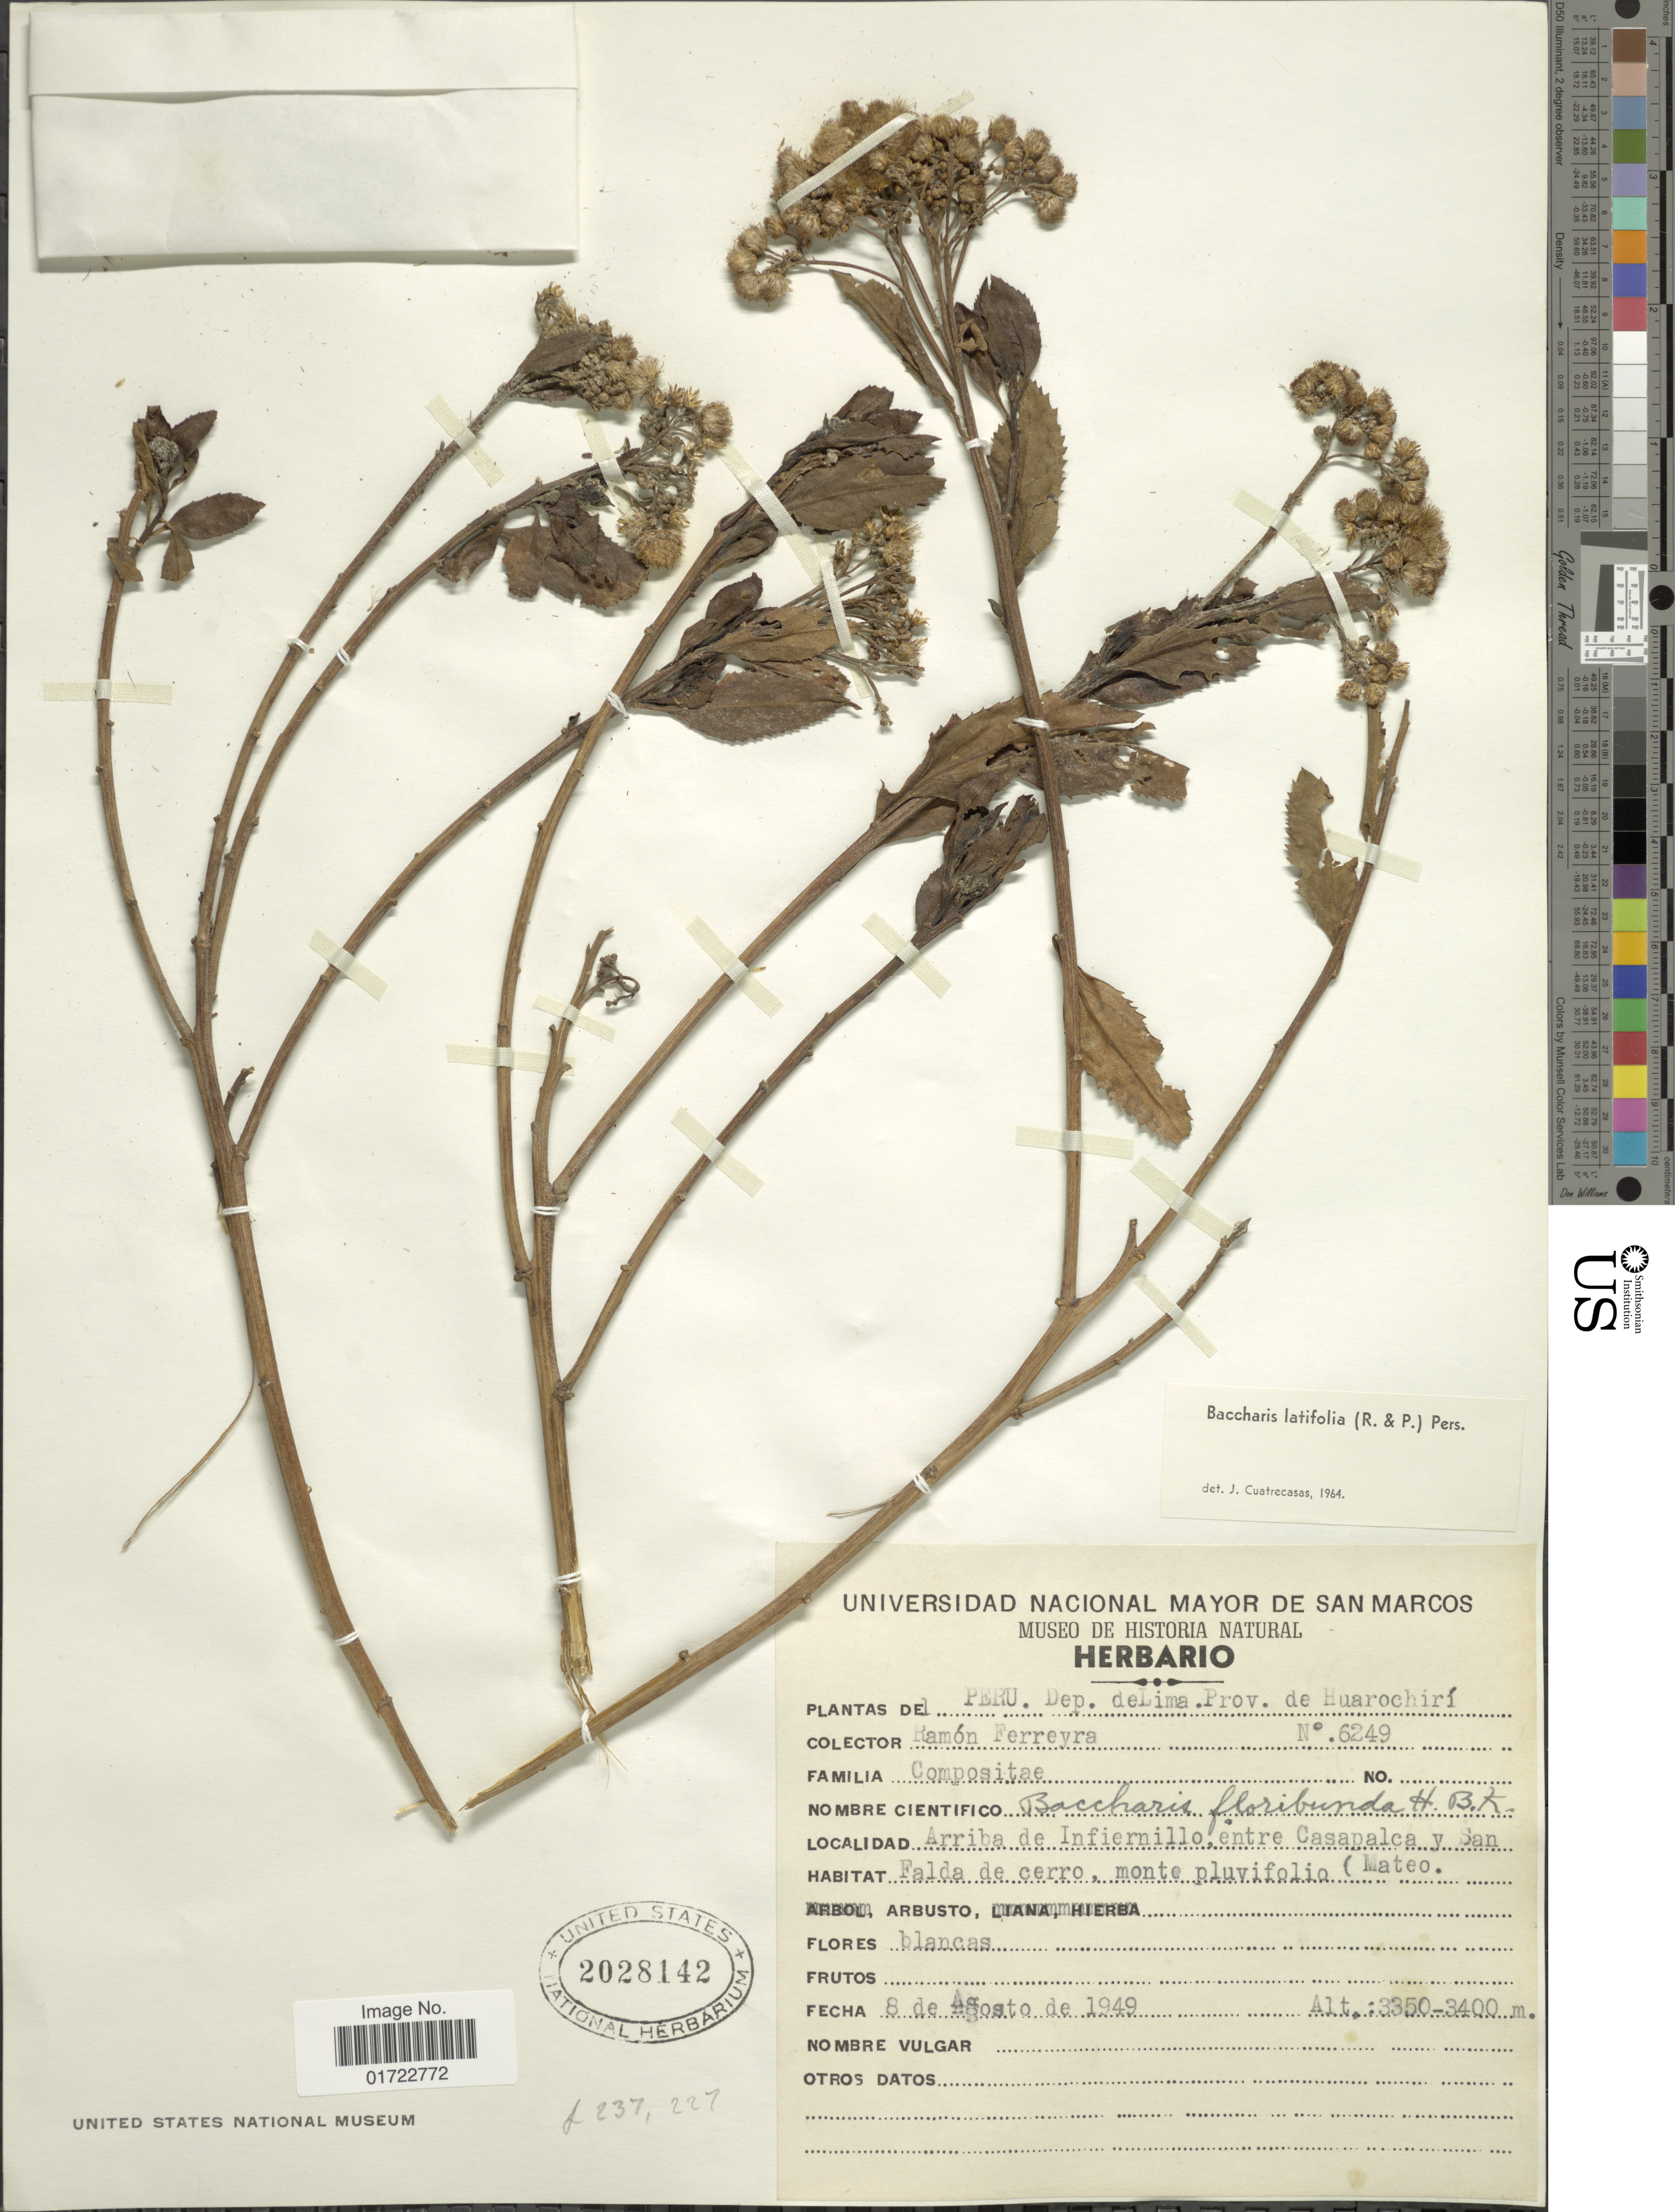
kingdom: Plantae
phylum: Tracheophyta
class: Magnoliopsida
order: Asterales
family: Asteraceae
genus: Baccharis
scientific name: Baccharis latifolia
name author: (Ruiz & Pav.) Pers.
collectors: R. A. Ferreyra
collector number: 6249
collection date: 1949-08-08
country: Peru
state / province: Lima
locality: Dep. deLima. Prov. de Huarochirí, Arriba de Infiernillo, entre Casapalca y San Mateo.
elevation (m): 3350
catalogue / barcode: US 2028142